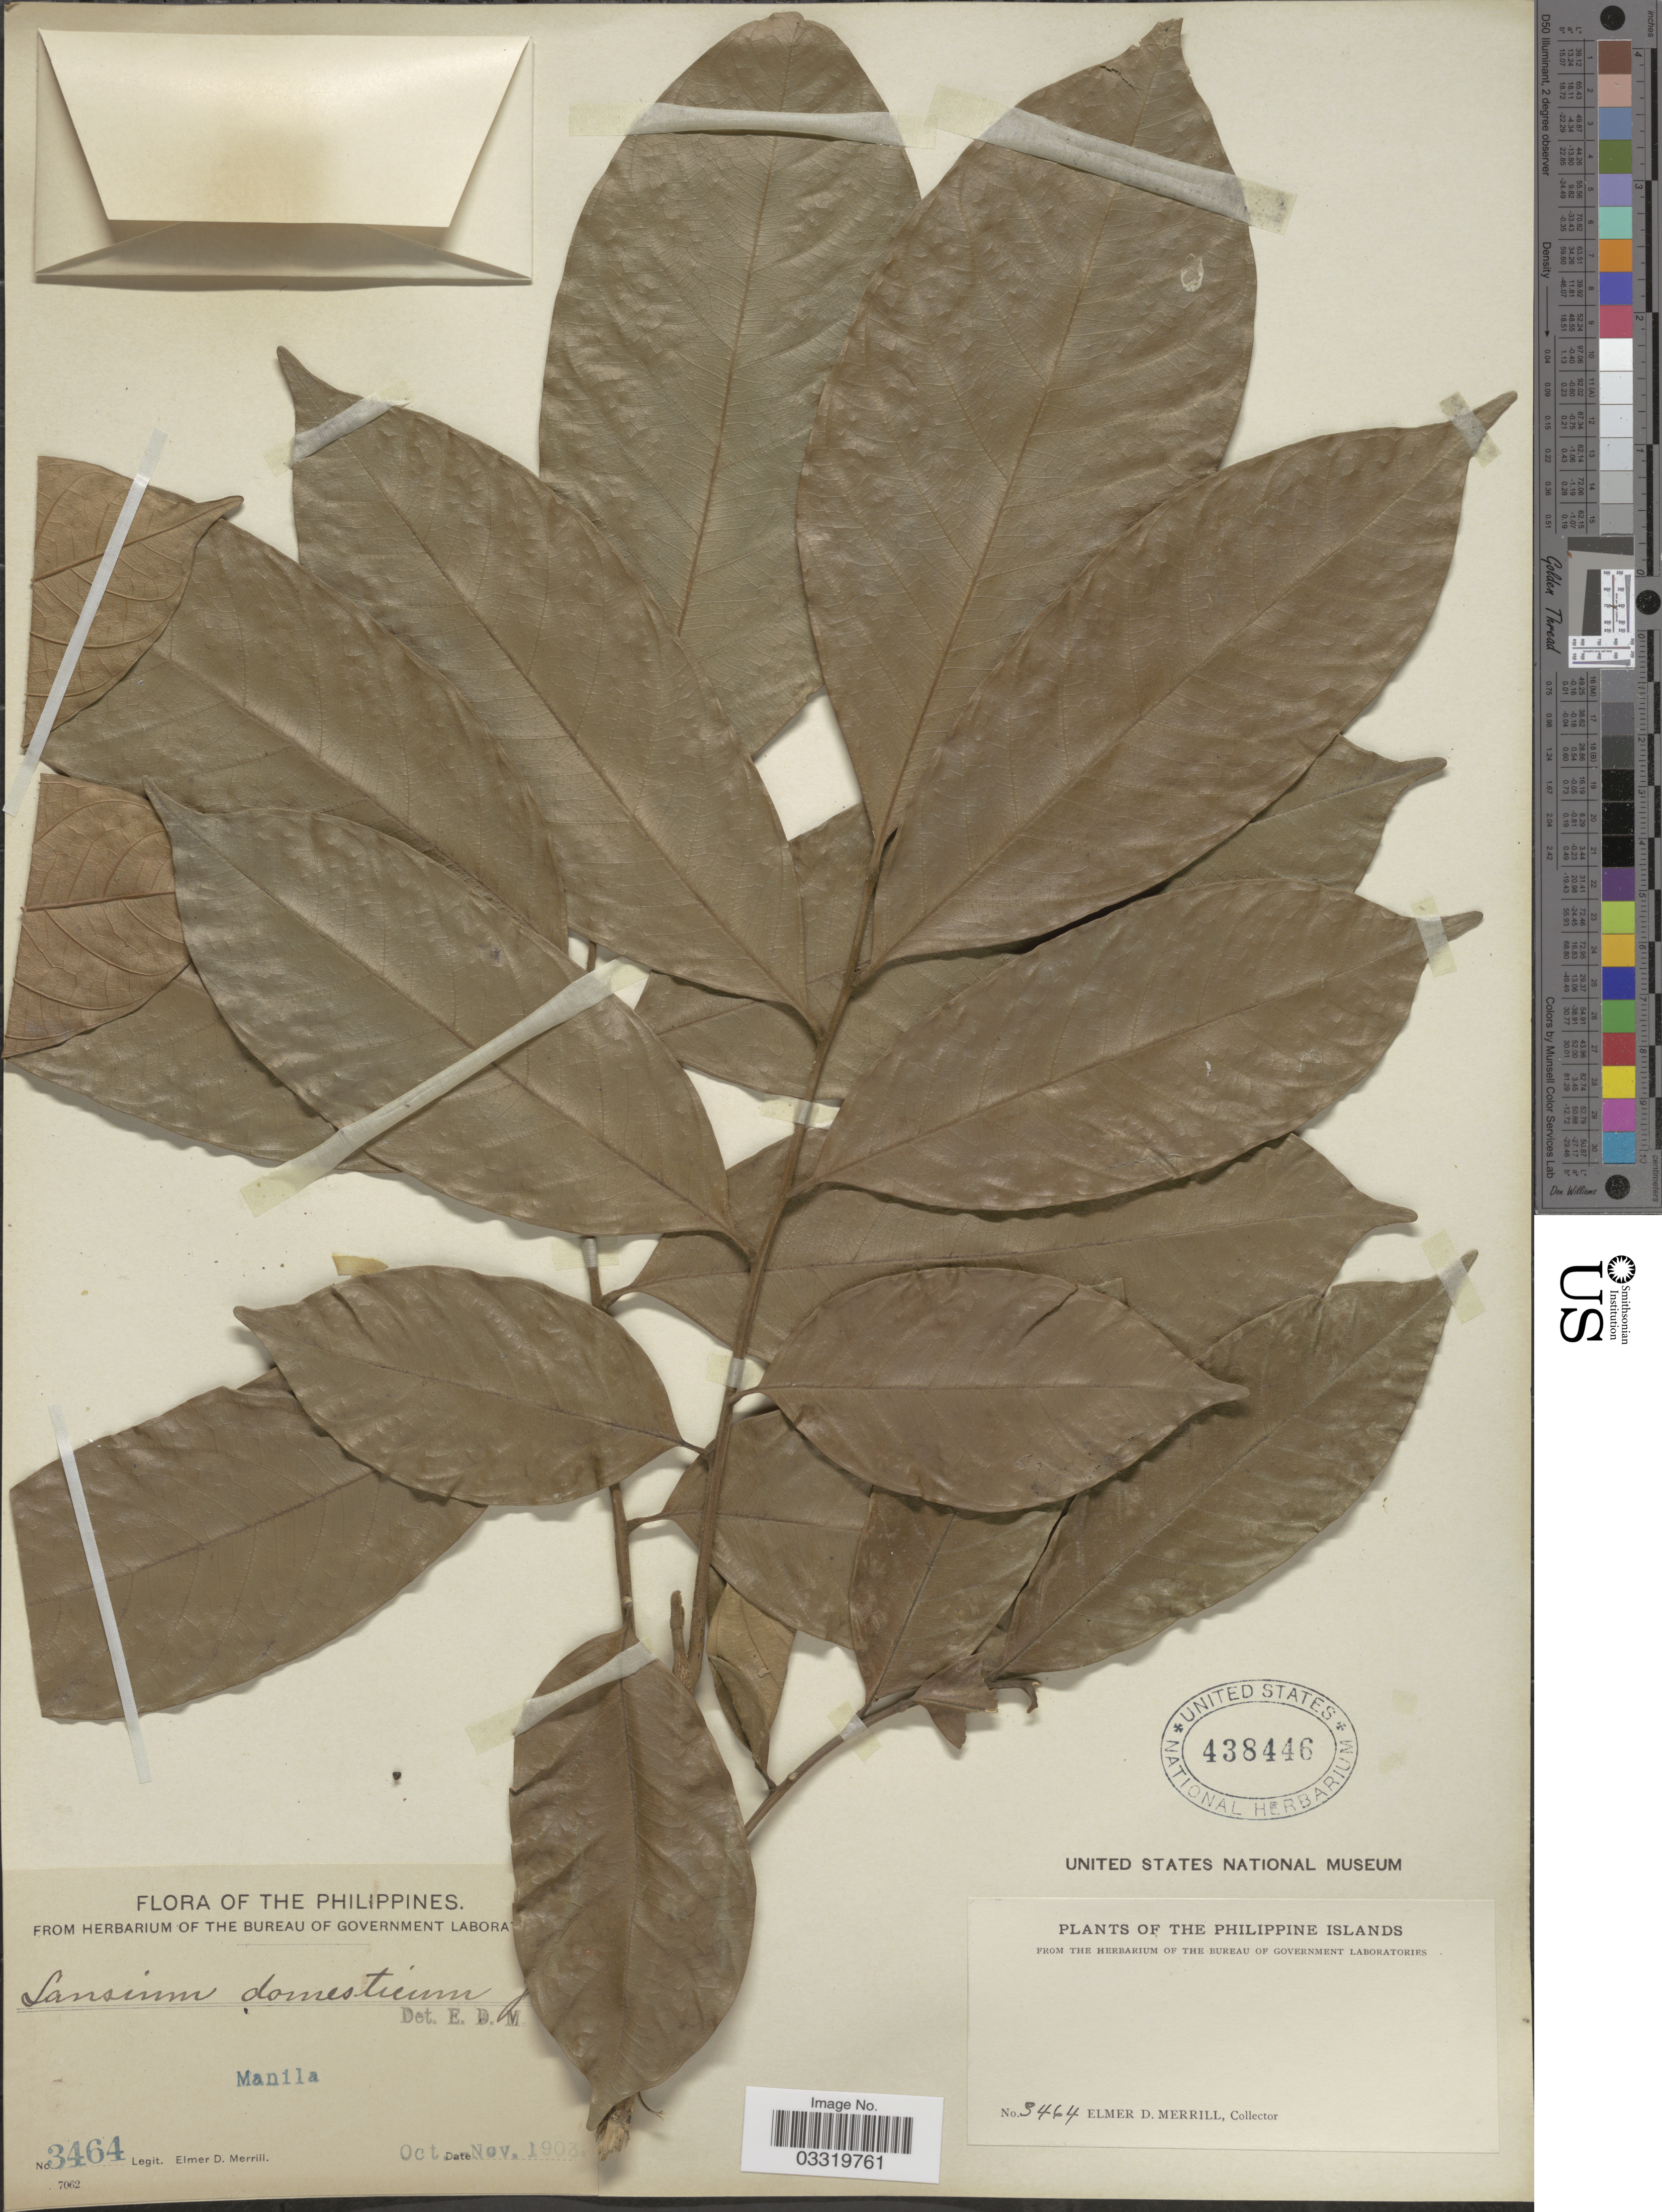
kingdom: Plantae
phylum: Tracheophyta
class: Magnoliopsida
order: Sapindales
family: Meliaceae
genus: Lansium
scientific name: Lansium domesticum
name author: Corrêa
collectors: E. D. Merrill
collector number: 3464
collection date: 1903-10/1903-11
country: Philippines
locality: Manila.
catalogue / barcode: US 438446